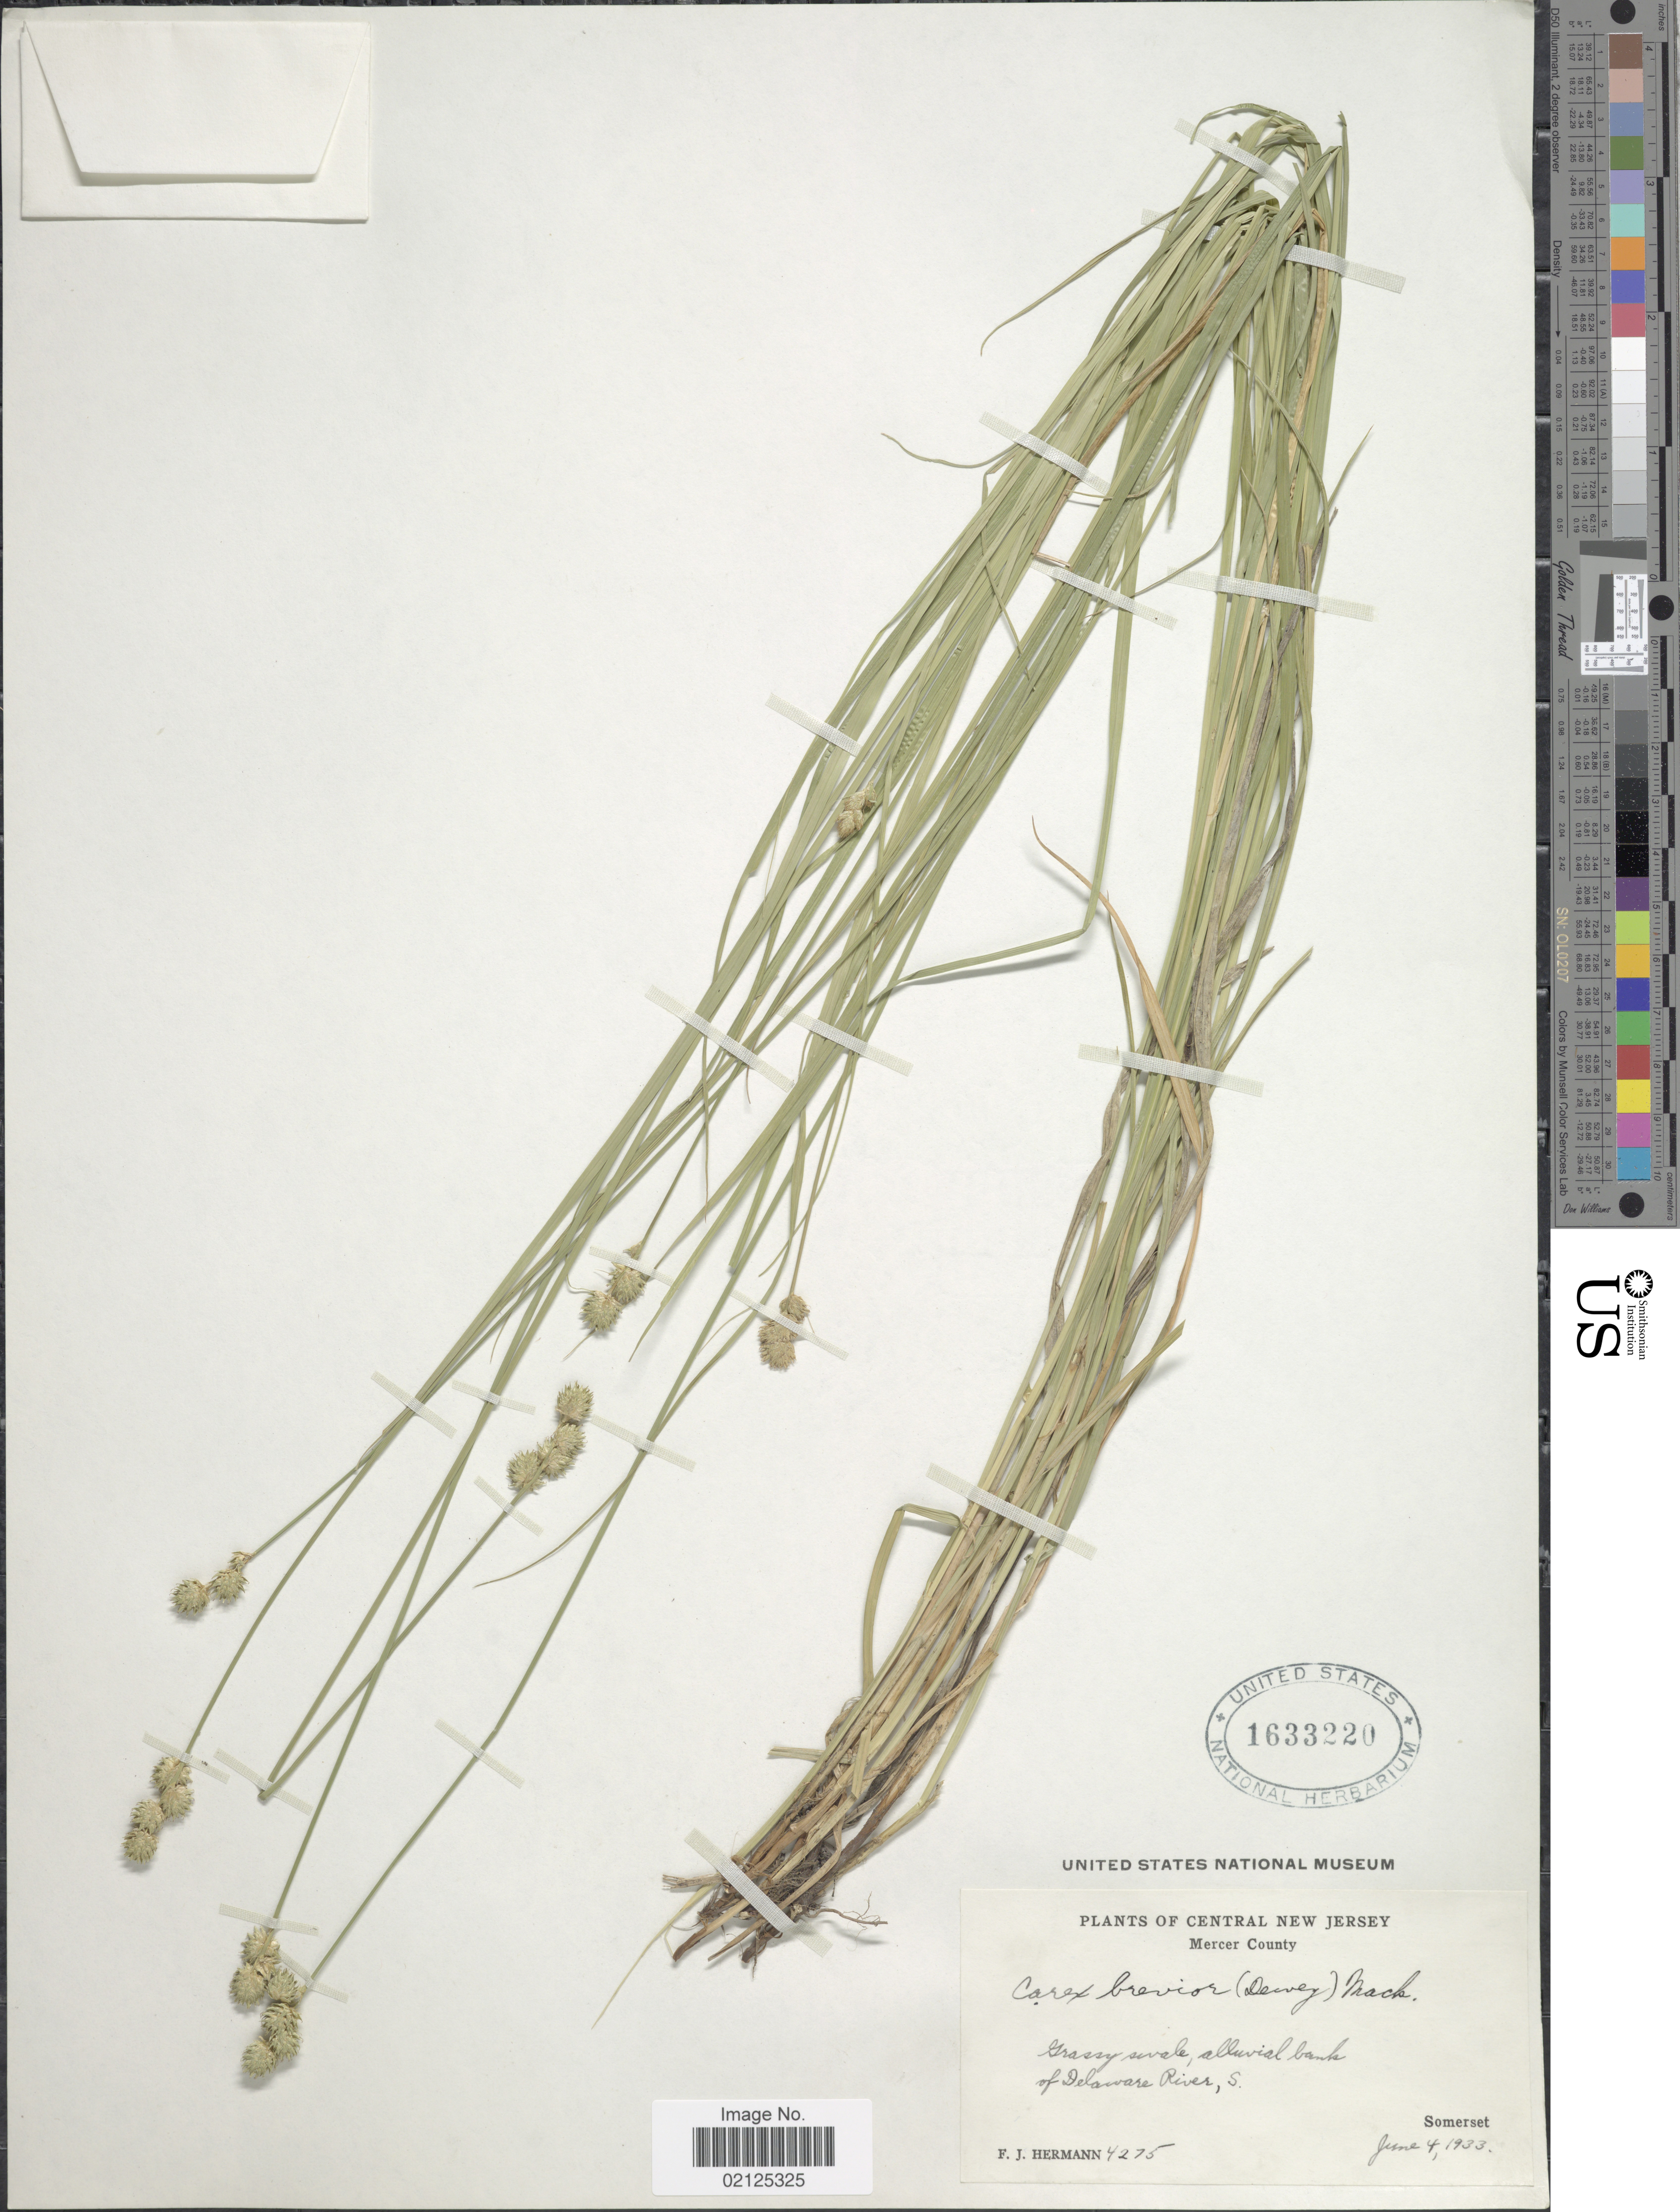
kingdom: Plantae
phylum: Tracheophyta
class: Liliopsida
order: Poales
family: Cyperaceae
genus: Carex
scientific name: Carex molesta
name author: Mack.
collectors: F. J. Hermann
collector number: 4275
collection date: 1933-06-04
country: United States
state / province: New Jersey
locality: Central New Jersey, Mercer County, Grassy swale, alluvial banks of Delaware River, S Somerset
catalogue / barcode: US 1633220